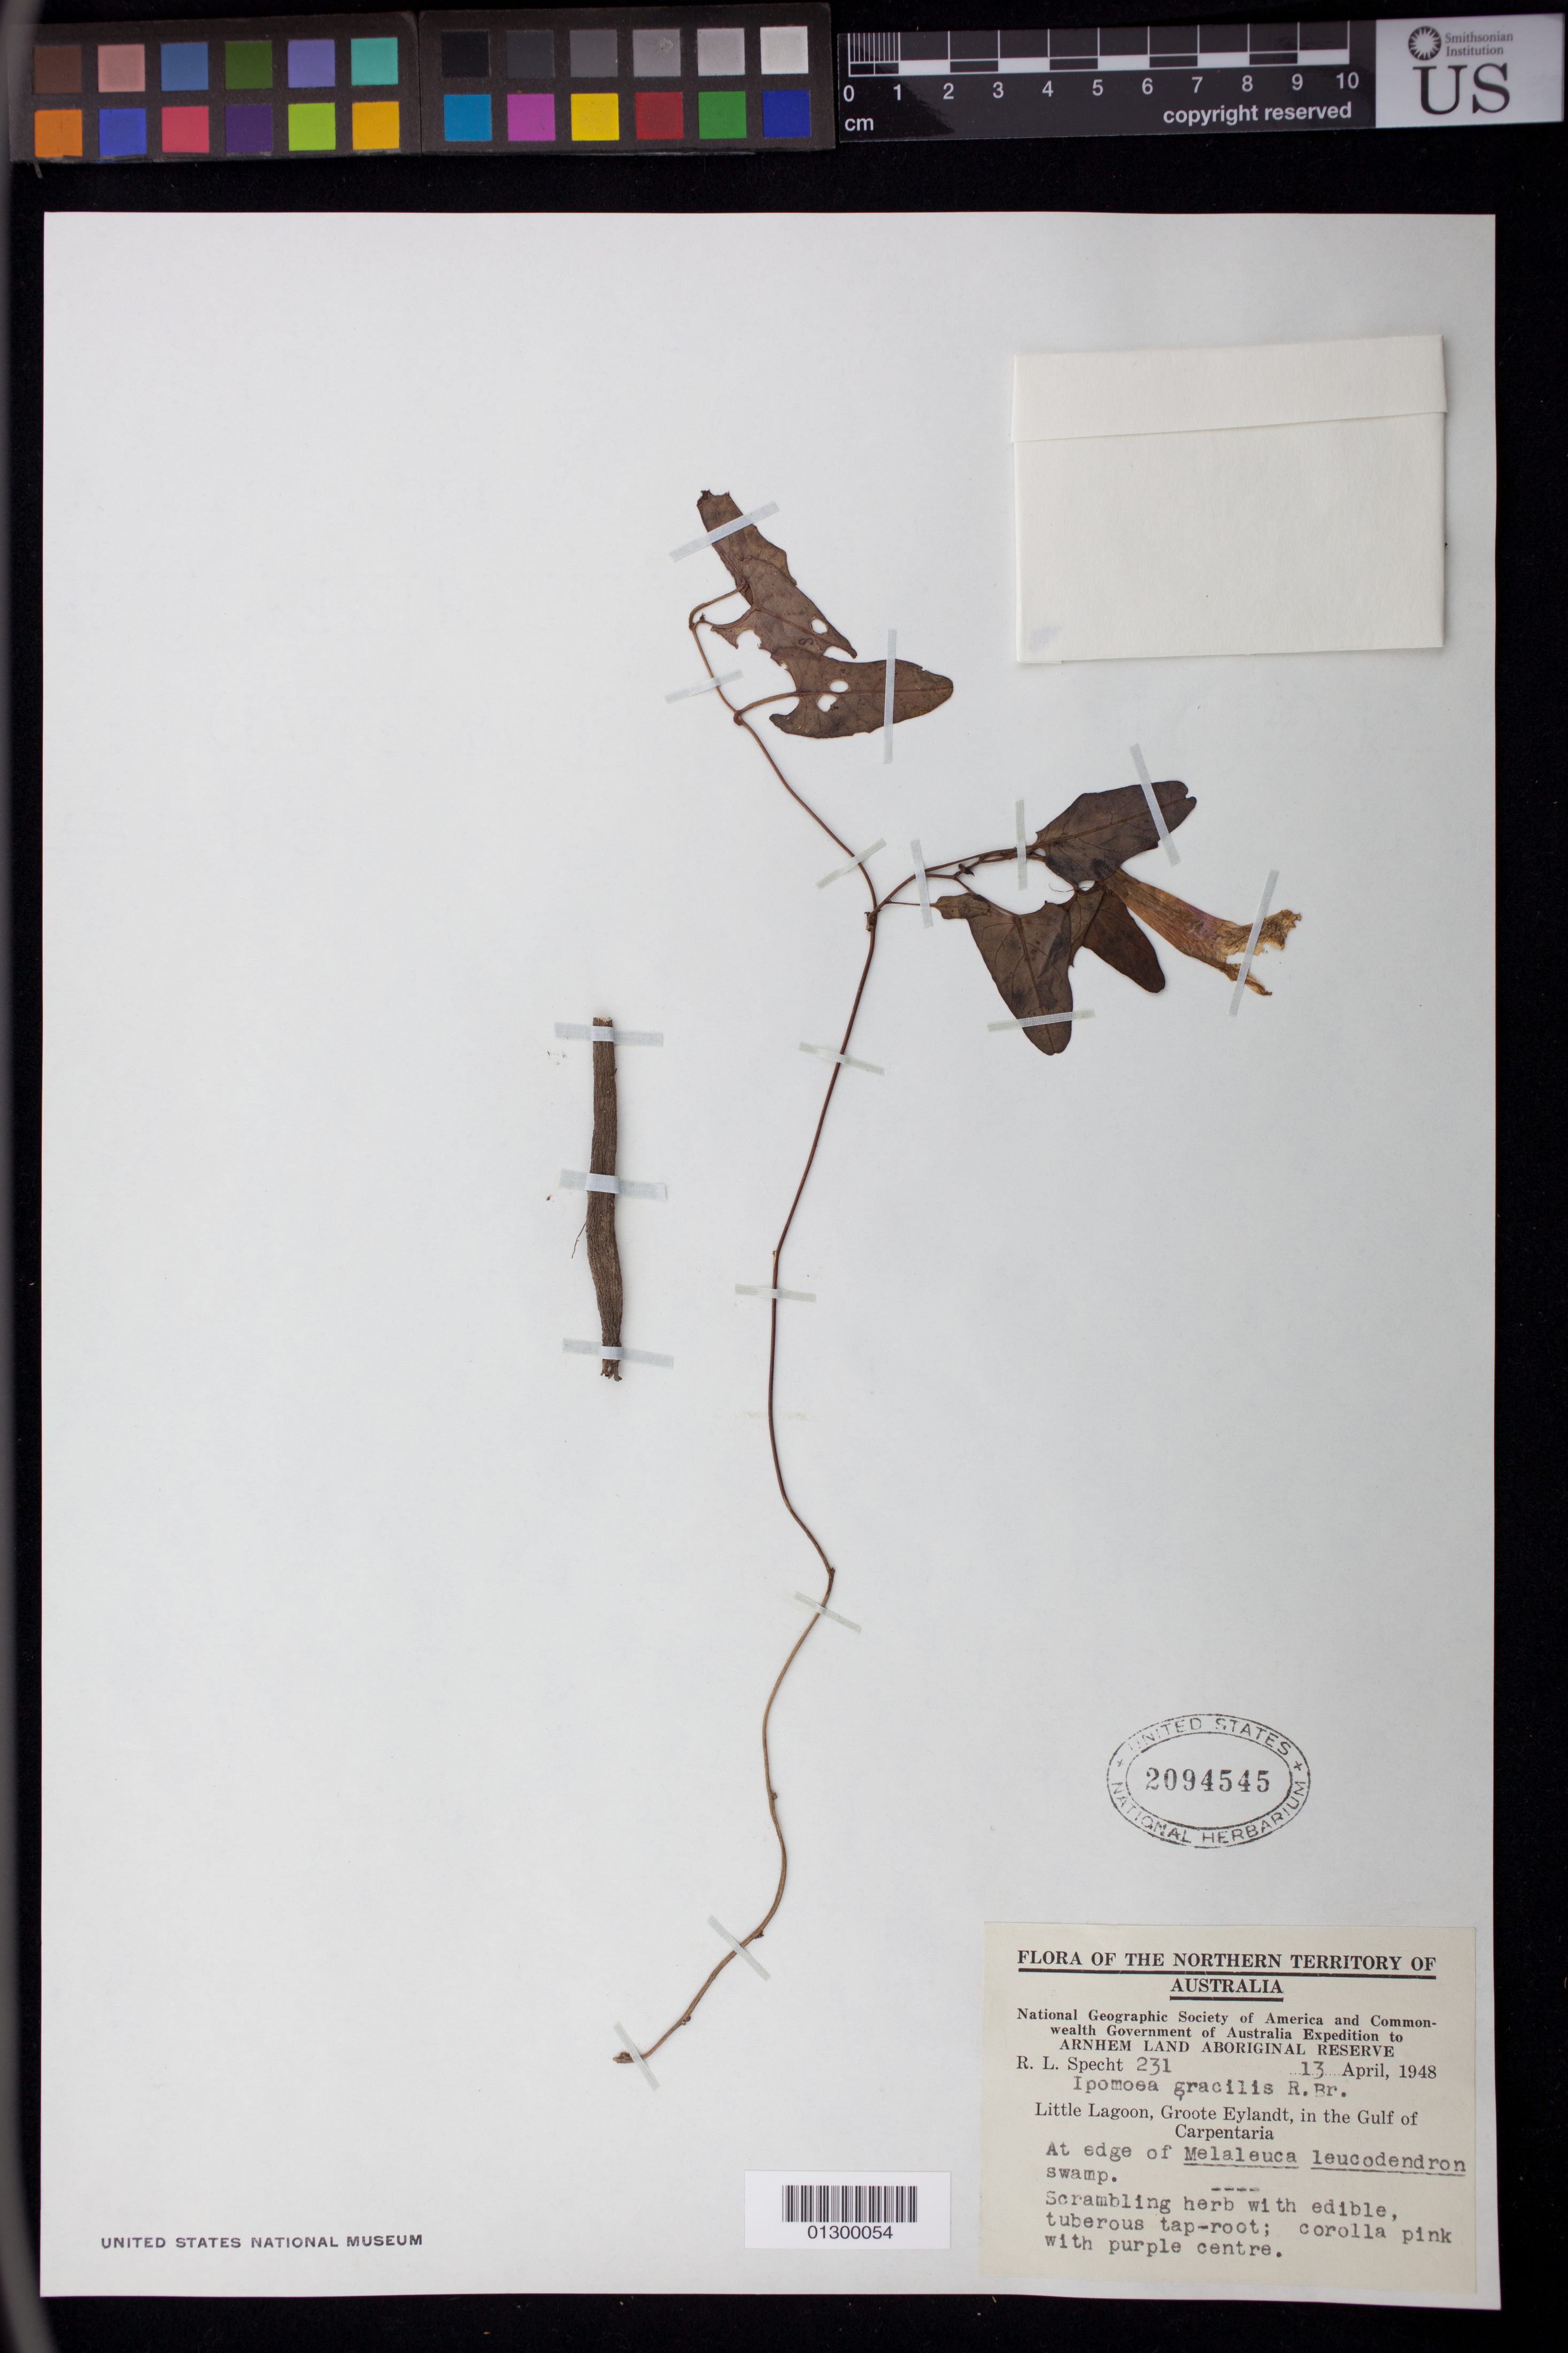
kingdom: Plantae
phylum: Tracheophyta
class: Magnoliopsida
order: Solanales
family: Convolvulaceae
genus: Ipomoea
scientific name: Ipomoea gracilis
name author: R. Br.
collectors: R. L. Specht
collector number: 231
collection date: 1948-04-13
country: Australia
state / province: Northern Territory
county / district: East Arnhem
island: Groote Eylandt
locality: Little Lagoon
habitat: At edge of Melaleuca leucodendron swamp.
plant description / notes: Scrambling herd with edible, tuberous tap-root; corolla pink with purple center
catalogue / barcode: US 2094545